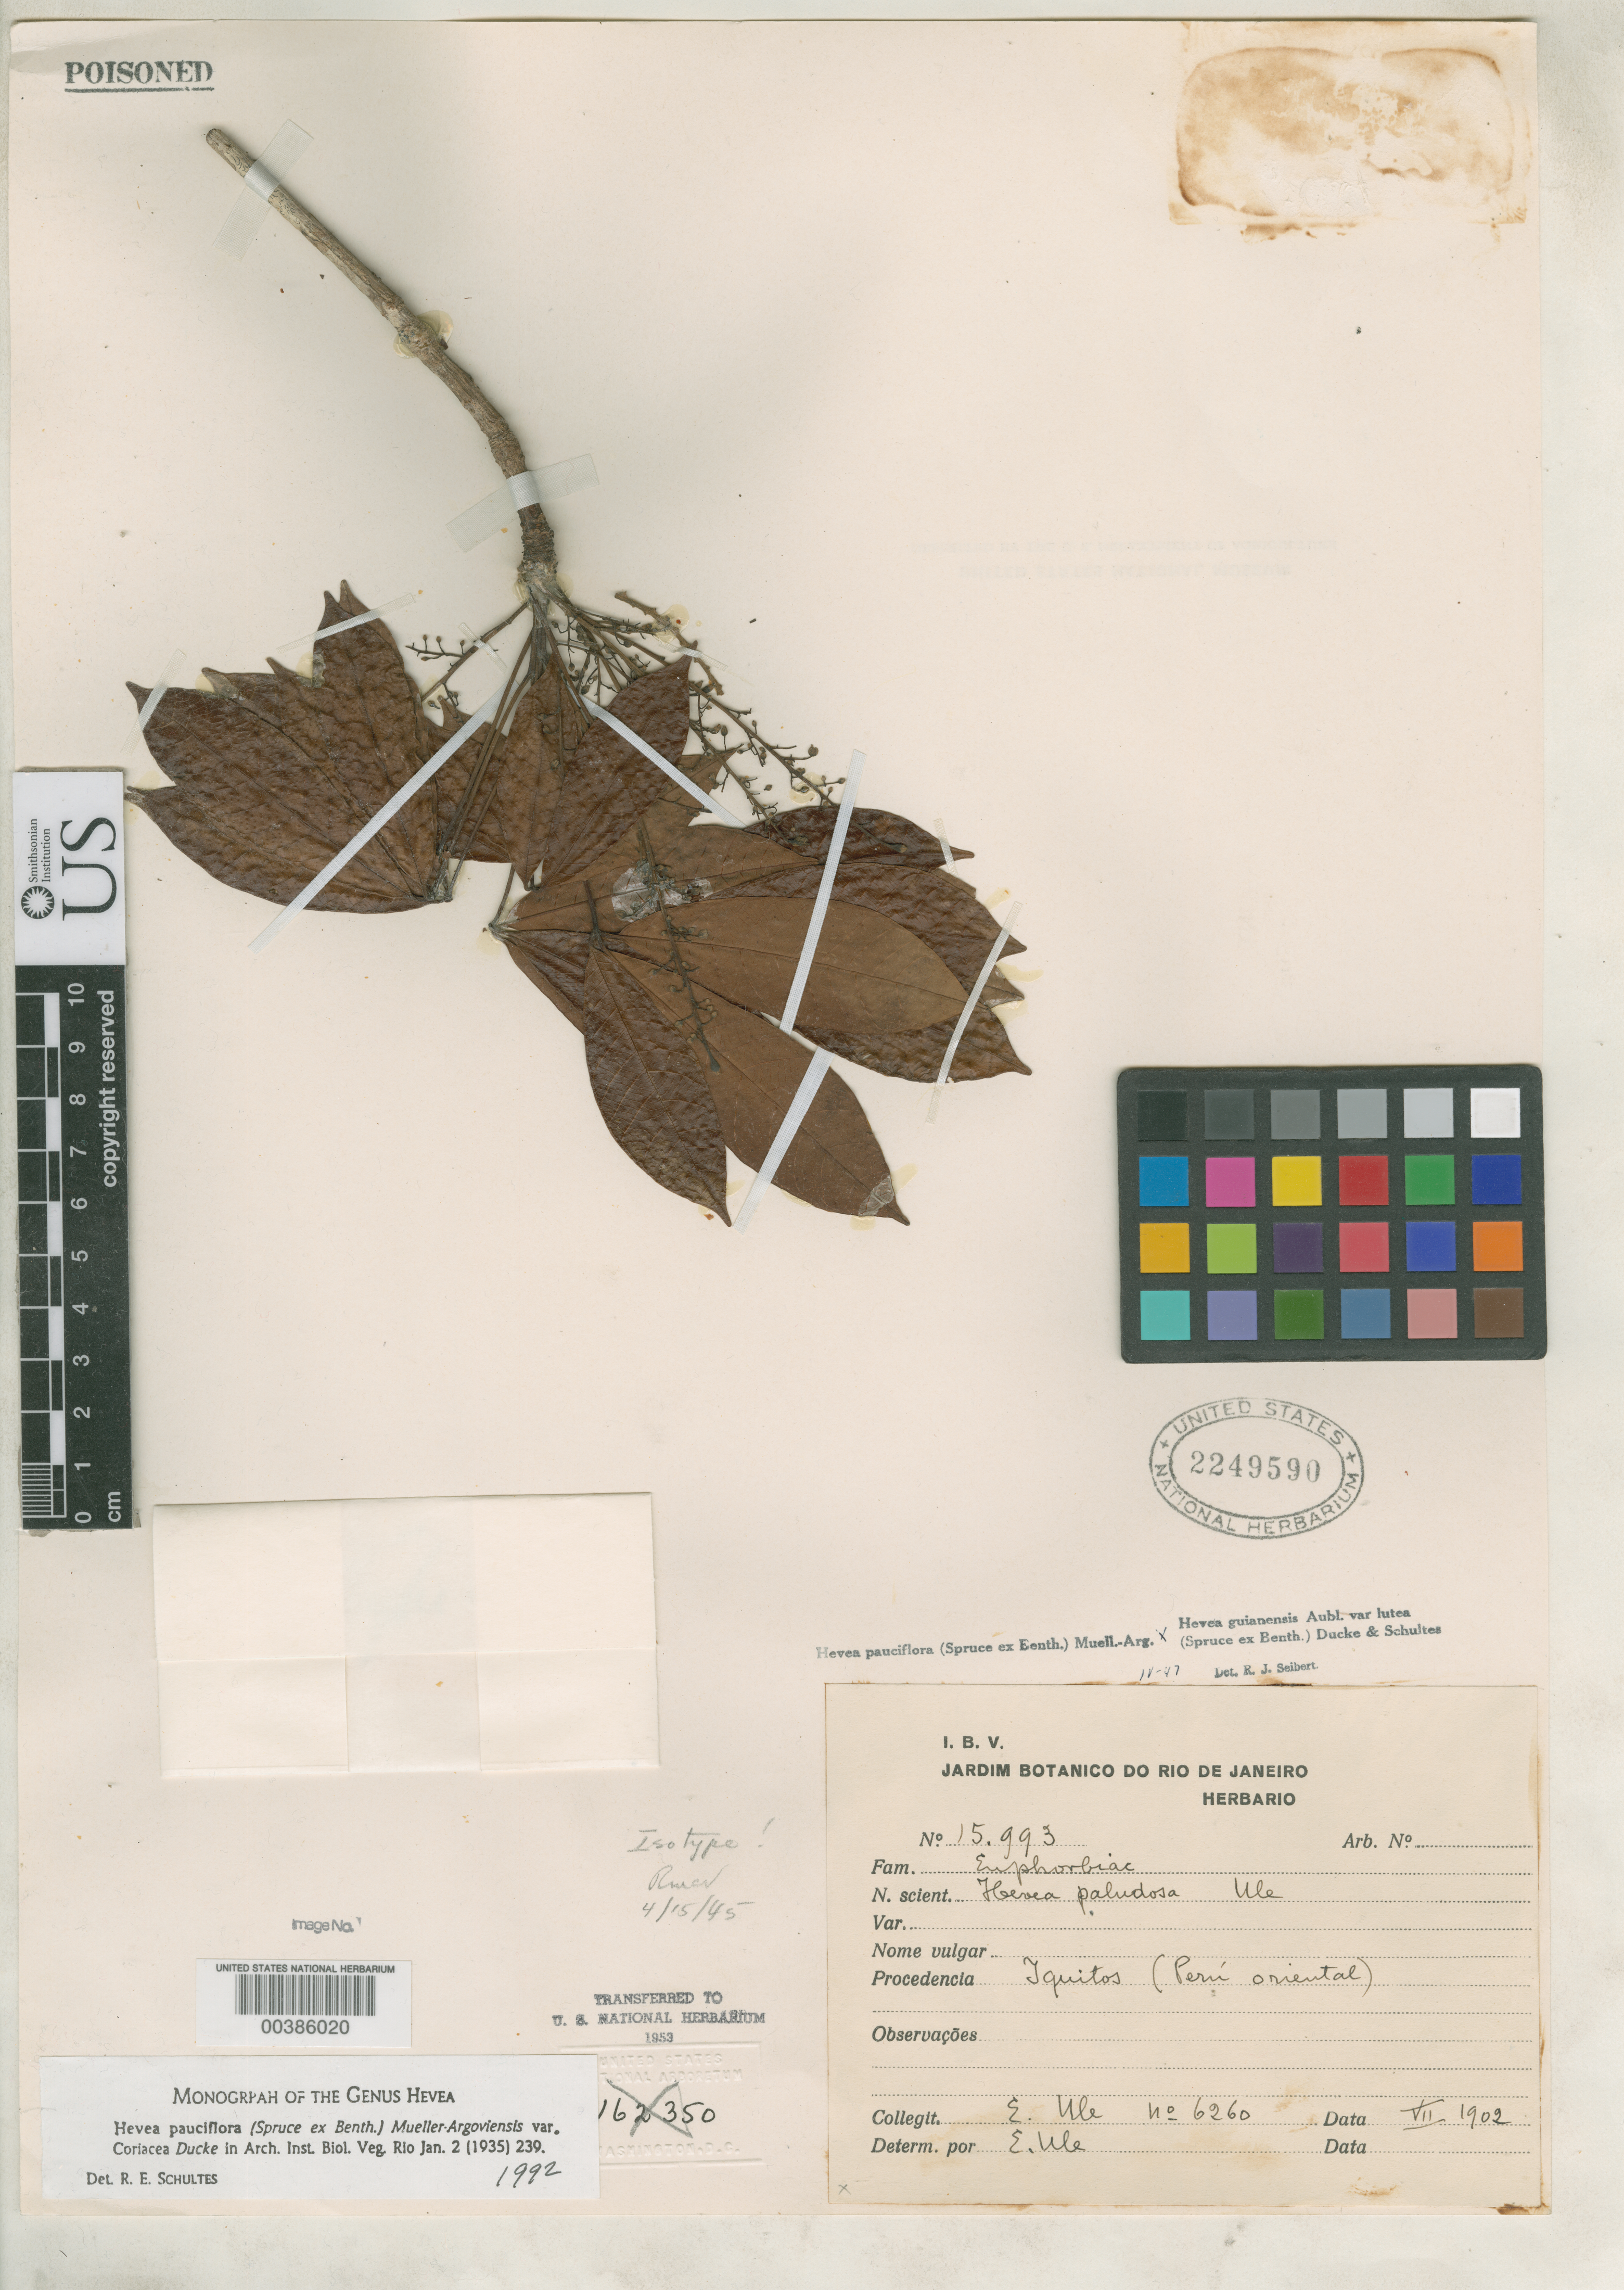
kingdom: Plantae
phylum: Tracheophyta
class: Magnoliopsida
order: Malpighiales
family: Euphorbiaceae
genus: Hevea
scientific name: Hevea paludosa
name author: Ule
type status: Isotype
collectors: E. H. Ule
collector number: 6260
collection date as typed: Jul 1902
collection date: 1902-07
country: Peru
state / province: Loreto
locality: Iquitos.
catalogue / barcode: US 2249590